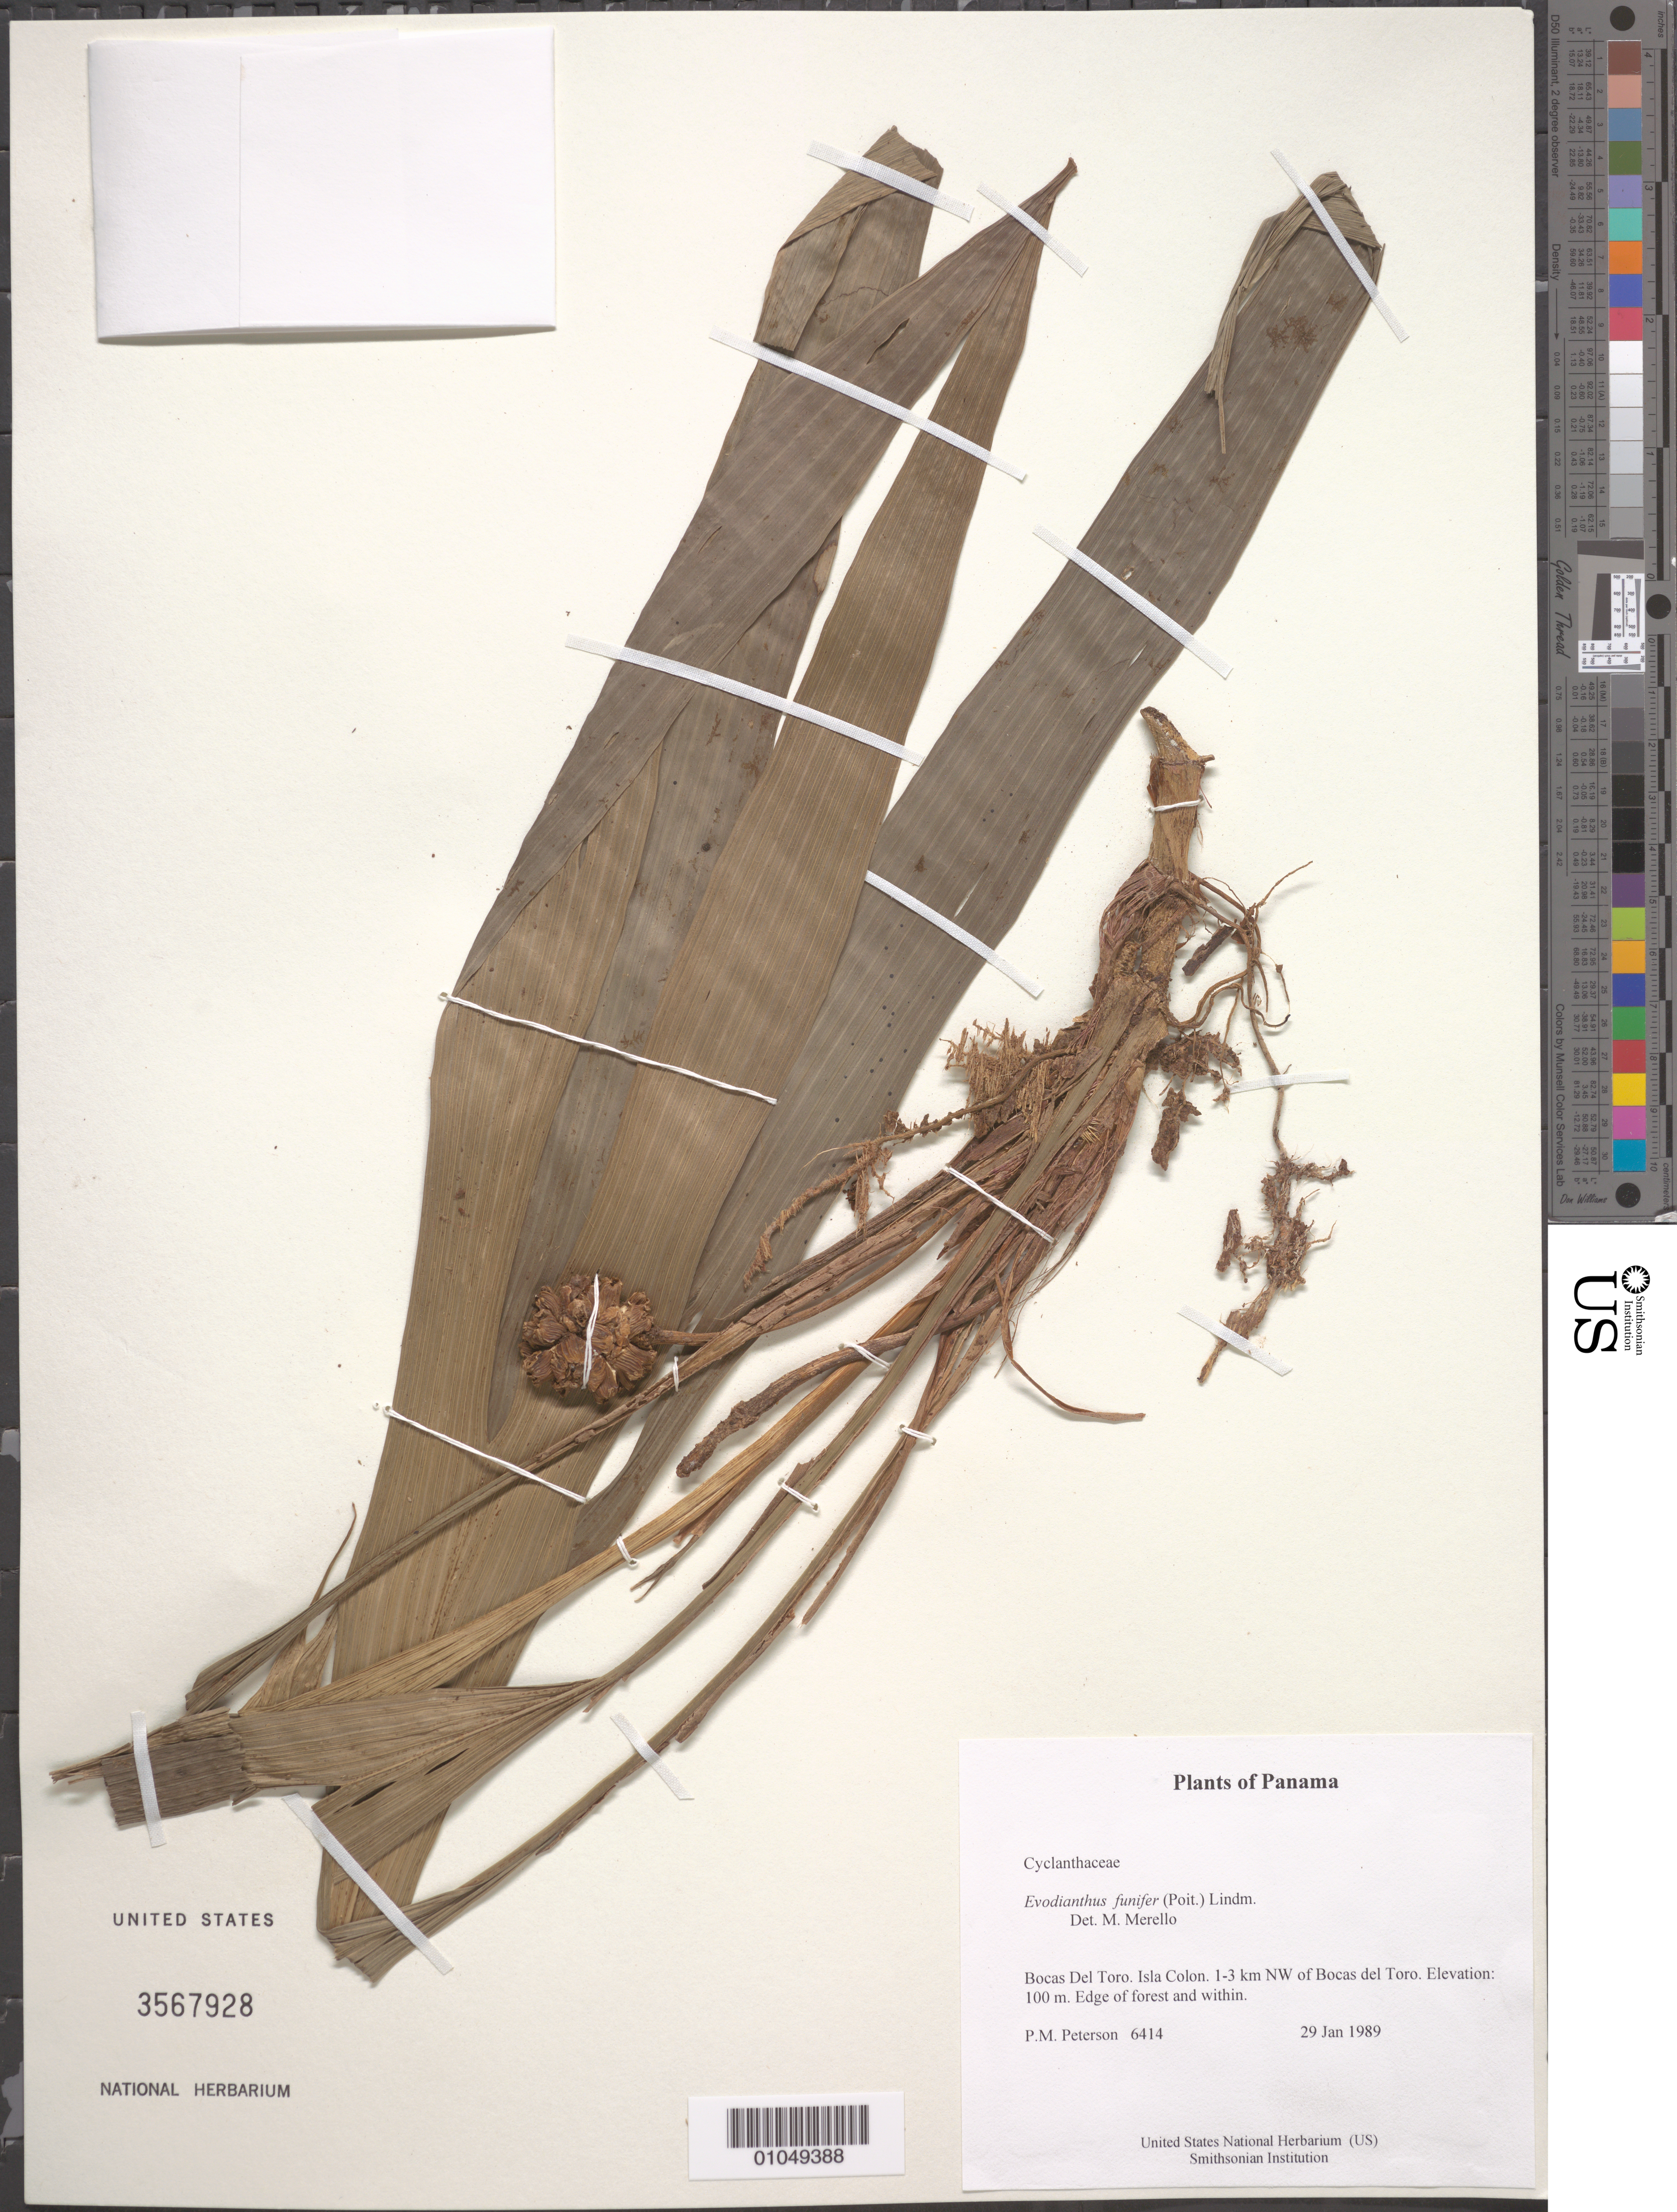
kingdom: Plantae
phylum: Tracheophyta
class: Liliopsida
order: Pandanales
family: Cyclanthaceae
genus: Evodianthus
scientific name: Evodianthus funifer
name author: (Poit.) Lindm.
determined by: Merello, M., Missouri Botanical Garden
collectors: P. M. Peterson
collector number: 06414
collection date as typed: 29 Jan 1989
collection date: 1989-01-29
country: Panama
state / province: Bocas del Toro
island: Colón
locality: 1-3 km NW of Bocas del Toro.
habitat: Edge of forest and within.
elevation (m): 100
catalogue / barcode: US 3567928